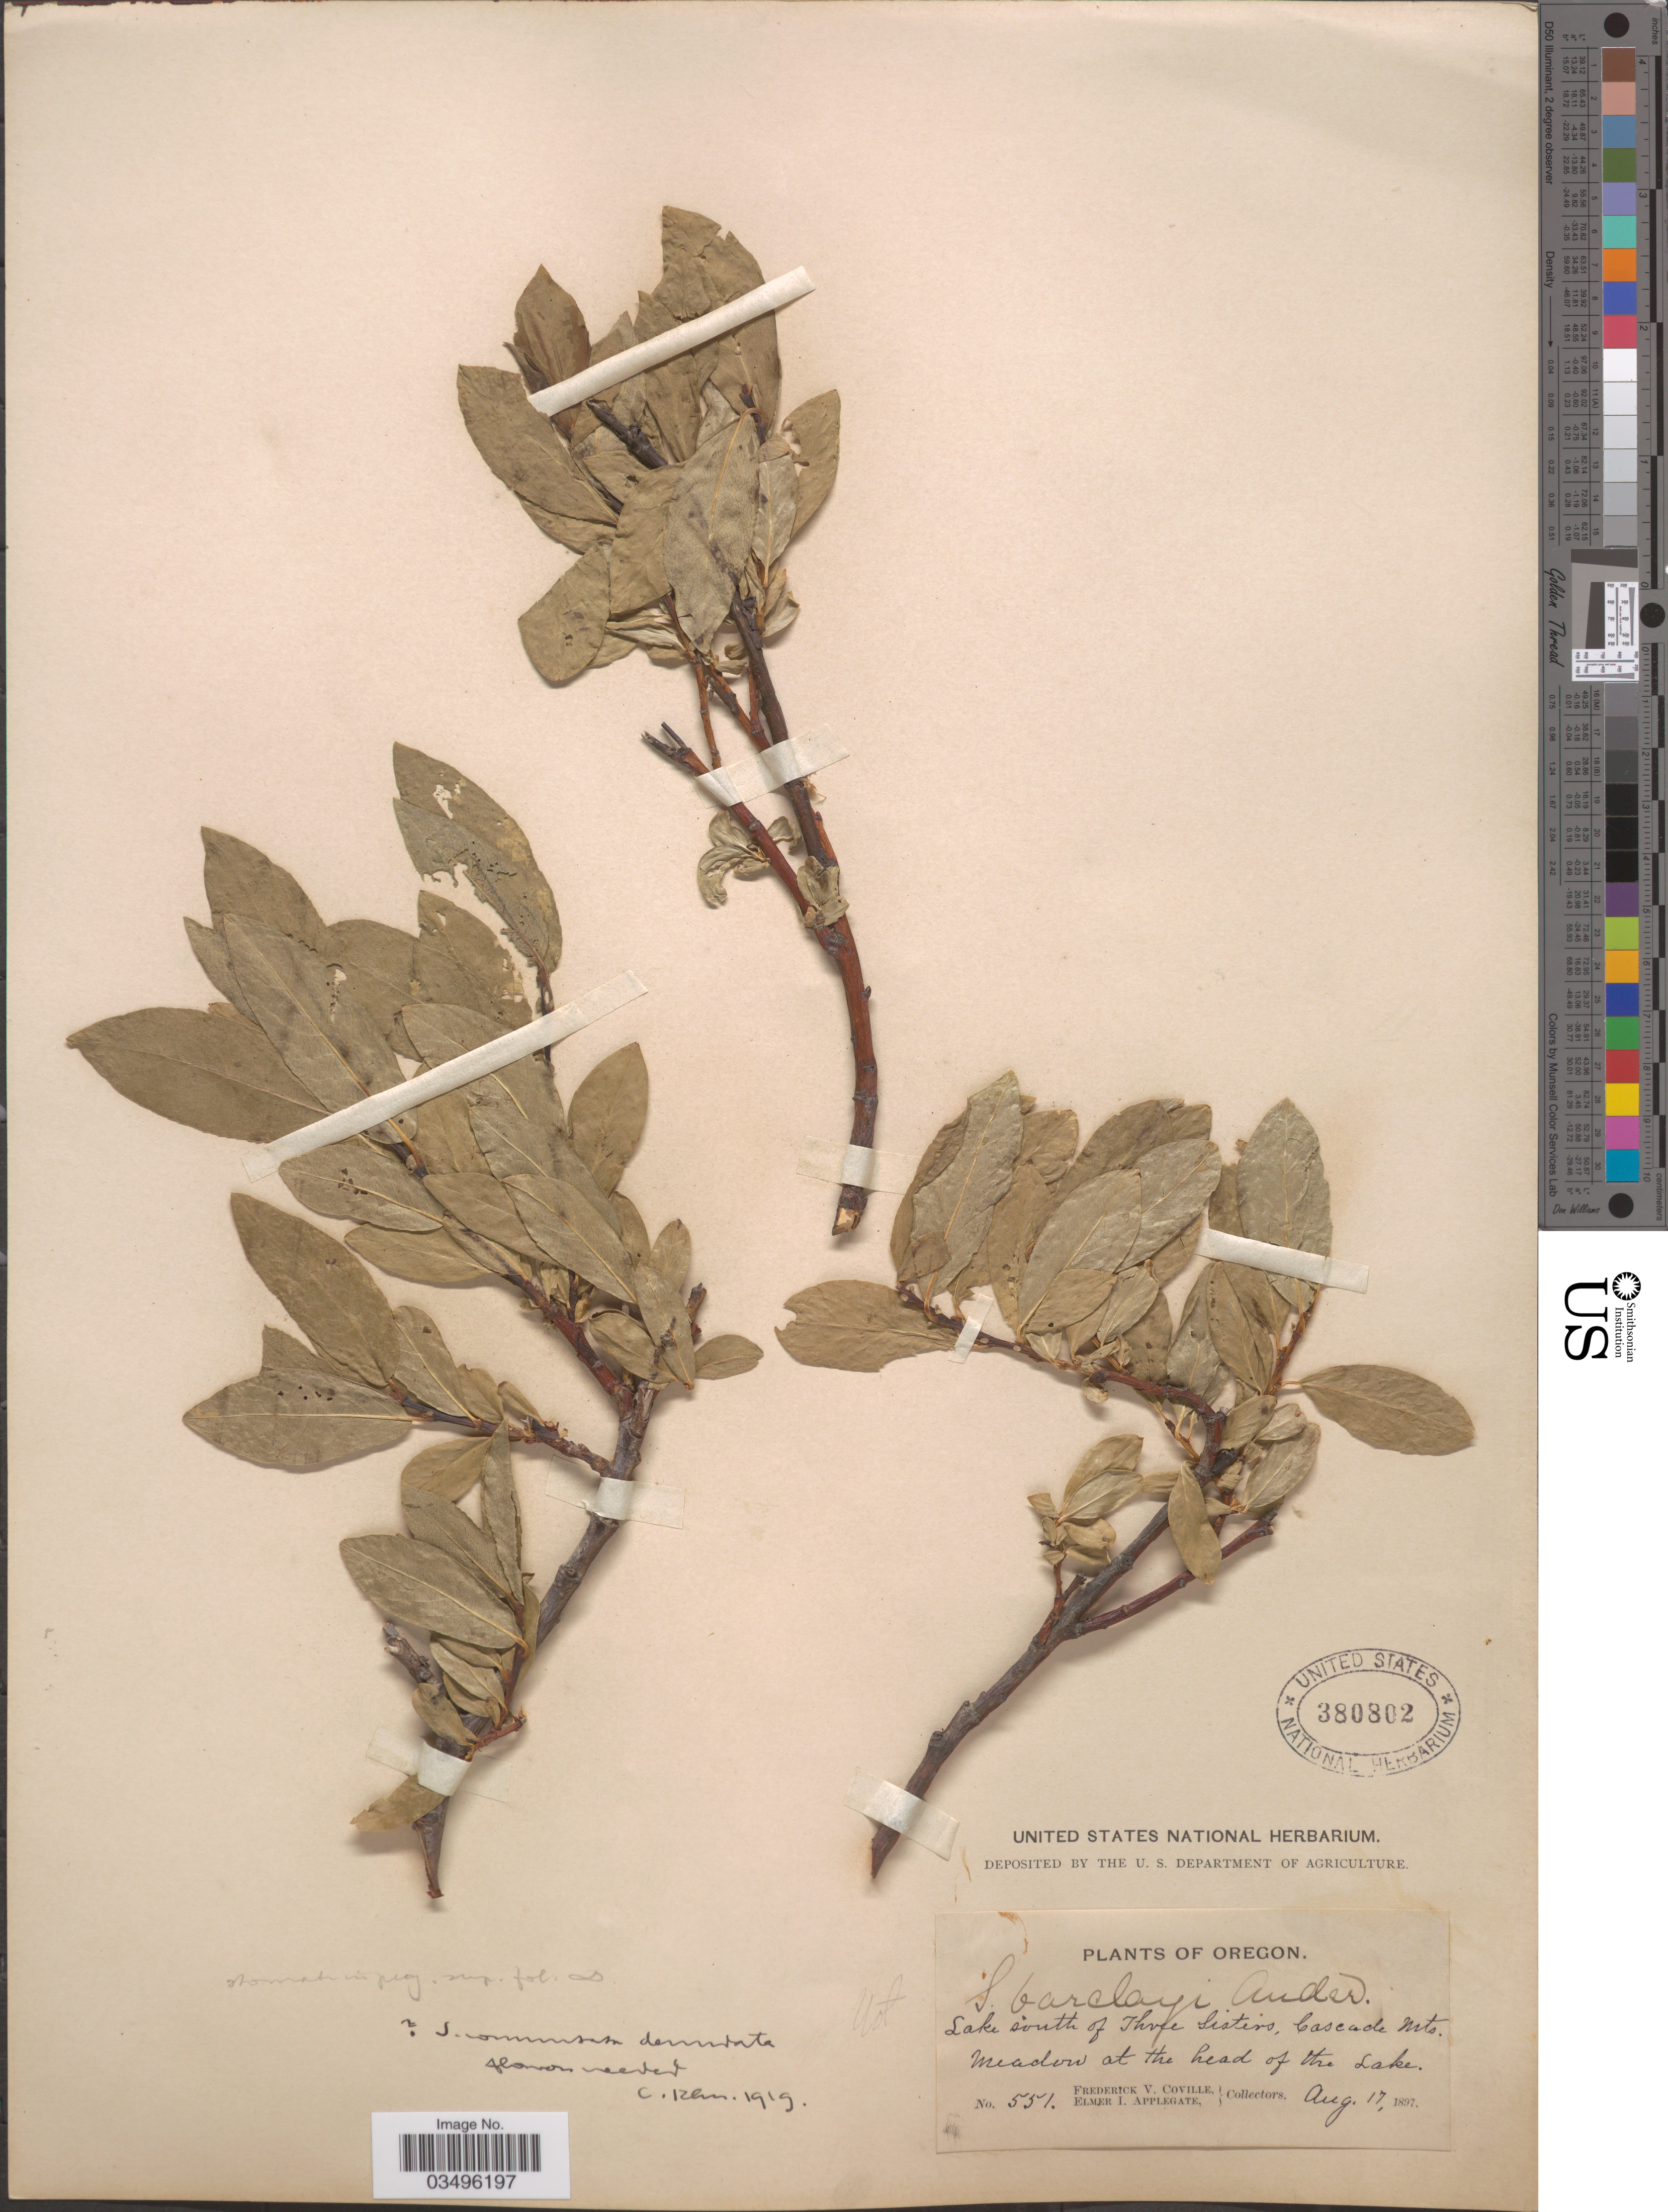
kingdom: Plantae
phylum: Tracheophyta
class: Magnoliopsida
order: Malpighiales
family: Salicaceae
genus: Salix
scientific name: Salix commutata var. denudata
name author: Bebb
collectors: F. V. Coville & E. I. Applegate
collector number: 551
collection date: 1897-08-17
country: United States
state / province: Oregon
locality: Lake south of Three Sisters, Cascade Mts. Meadow at the head of the Lake.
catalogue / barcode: US 380802